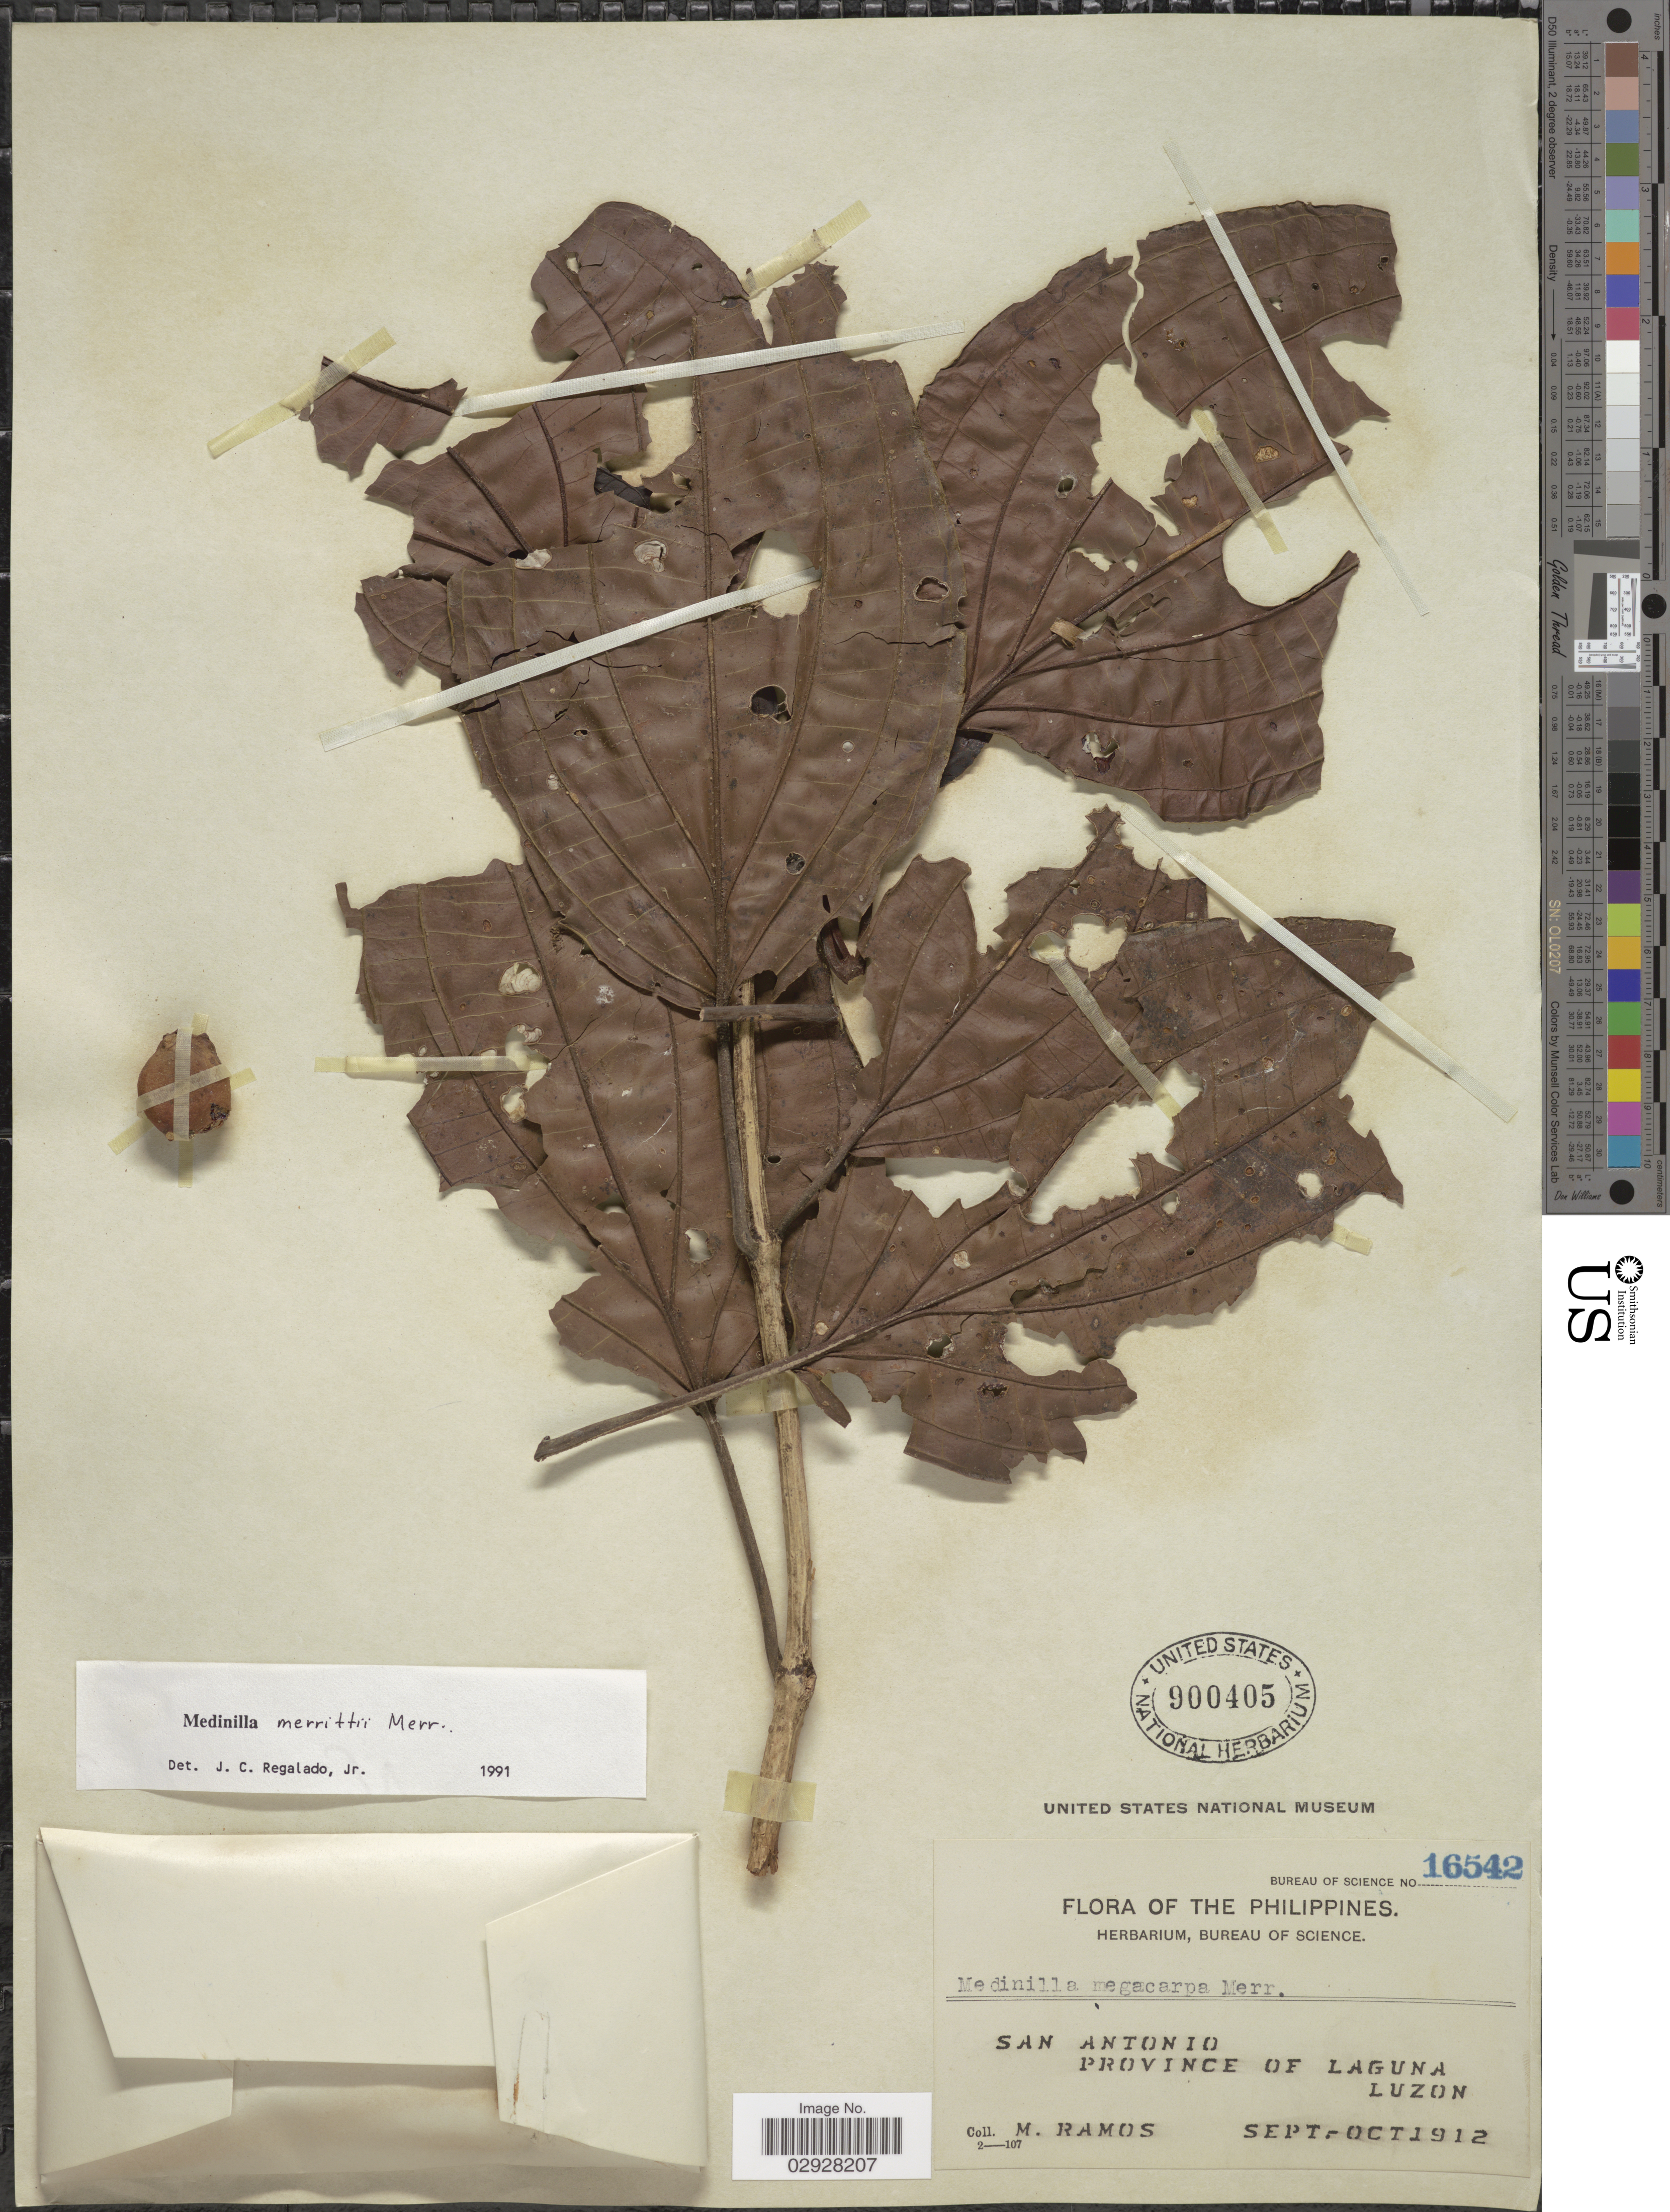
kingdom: Plantae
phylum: Tracheophyta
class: Magnoliopsida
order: Myrtales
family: Melastomataceae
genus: Medinilla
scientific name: Medinilla merrittii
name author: Merr.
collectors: M. Ramos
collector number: Bureau of Science 16542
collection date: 1912-09/1912-10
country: Philippines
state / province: Calabarzon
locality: San Antonio, Province of Laguna, Luzon.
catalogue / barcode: US 900405